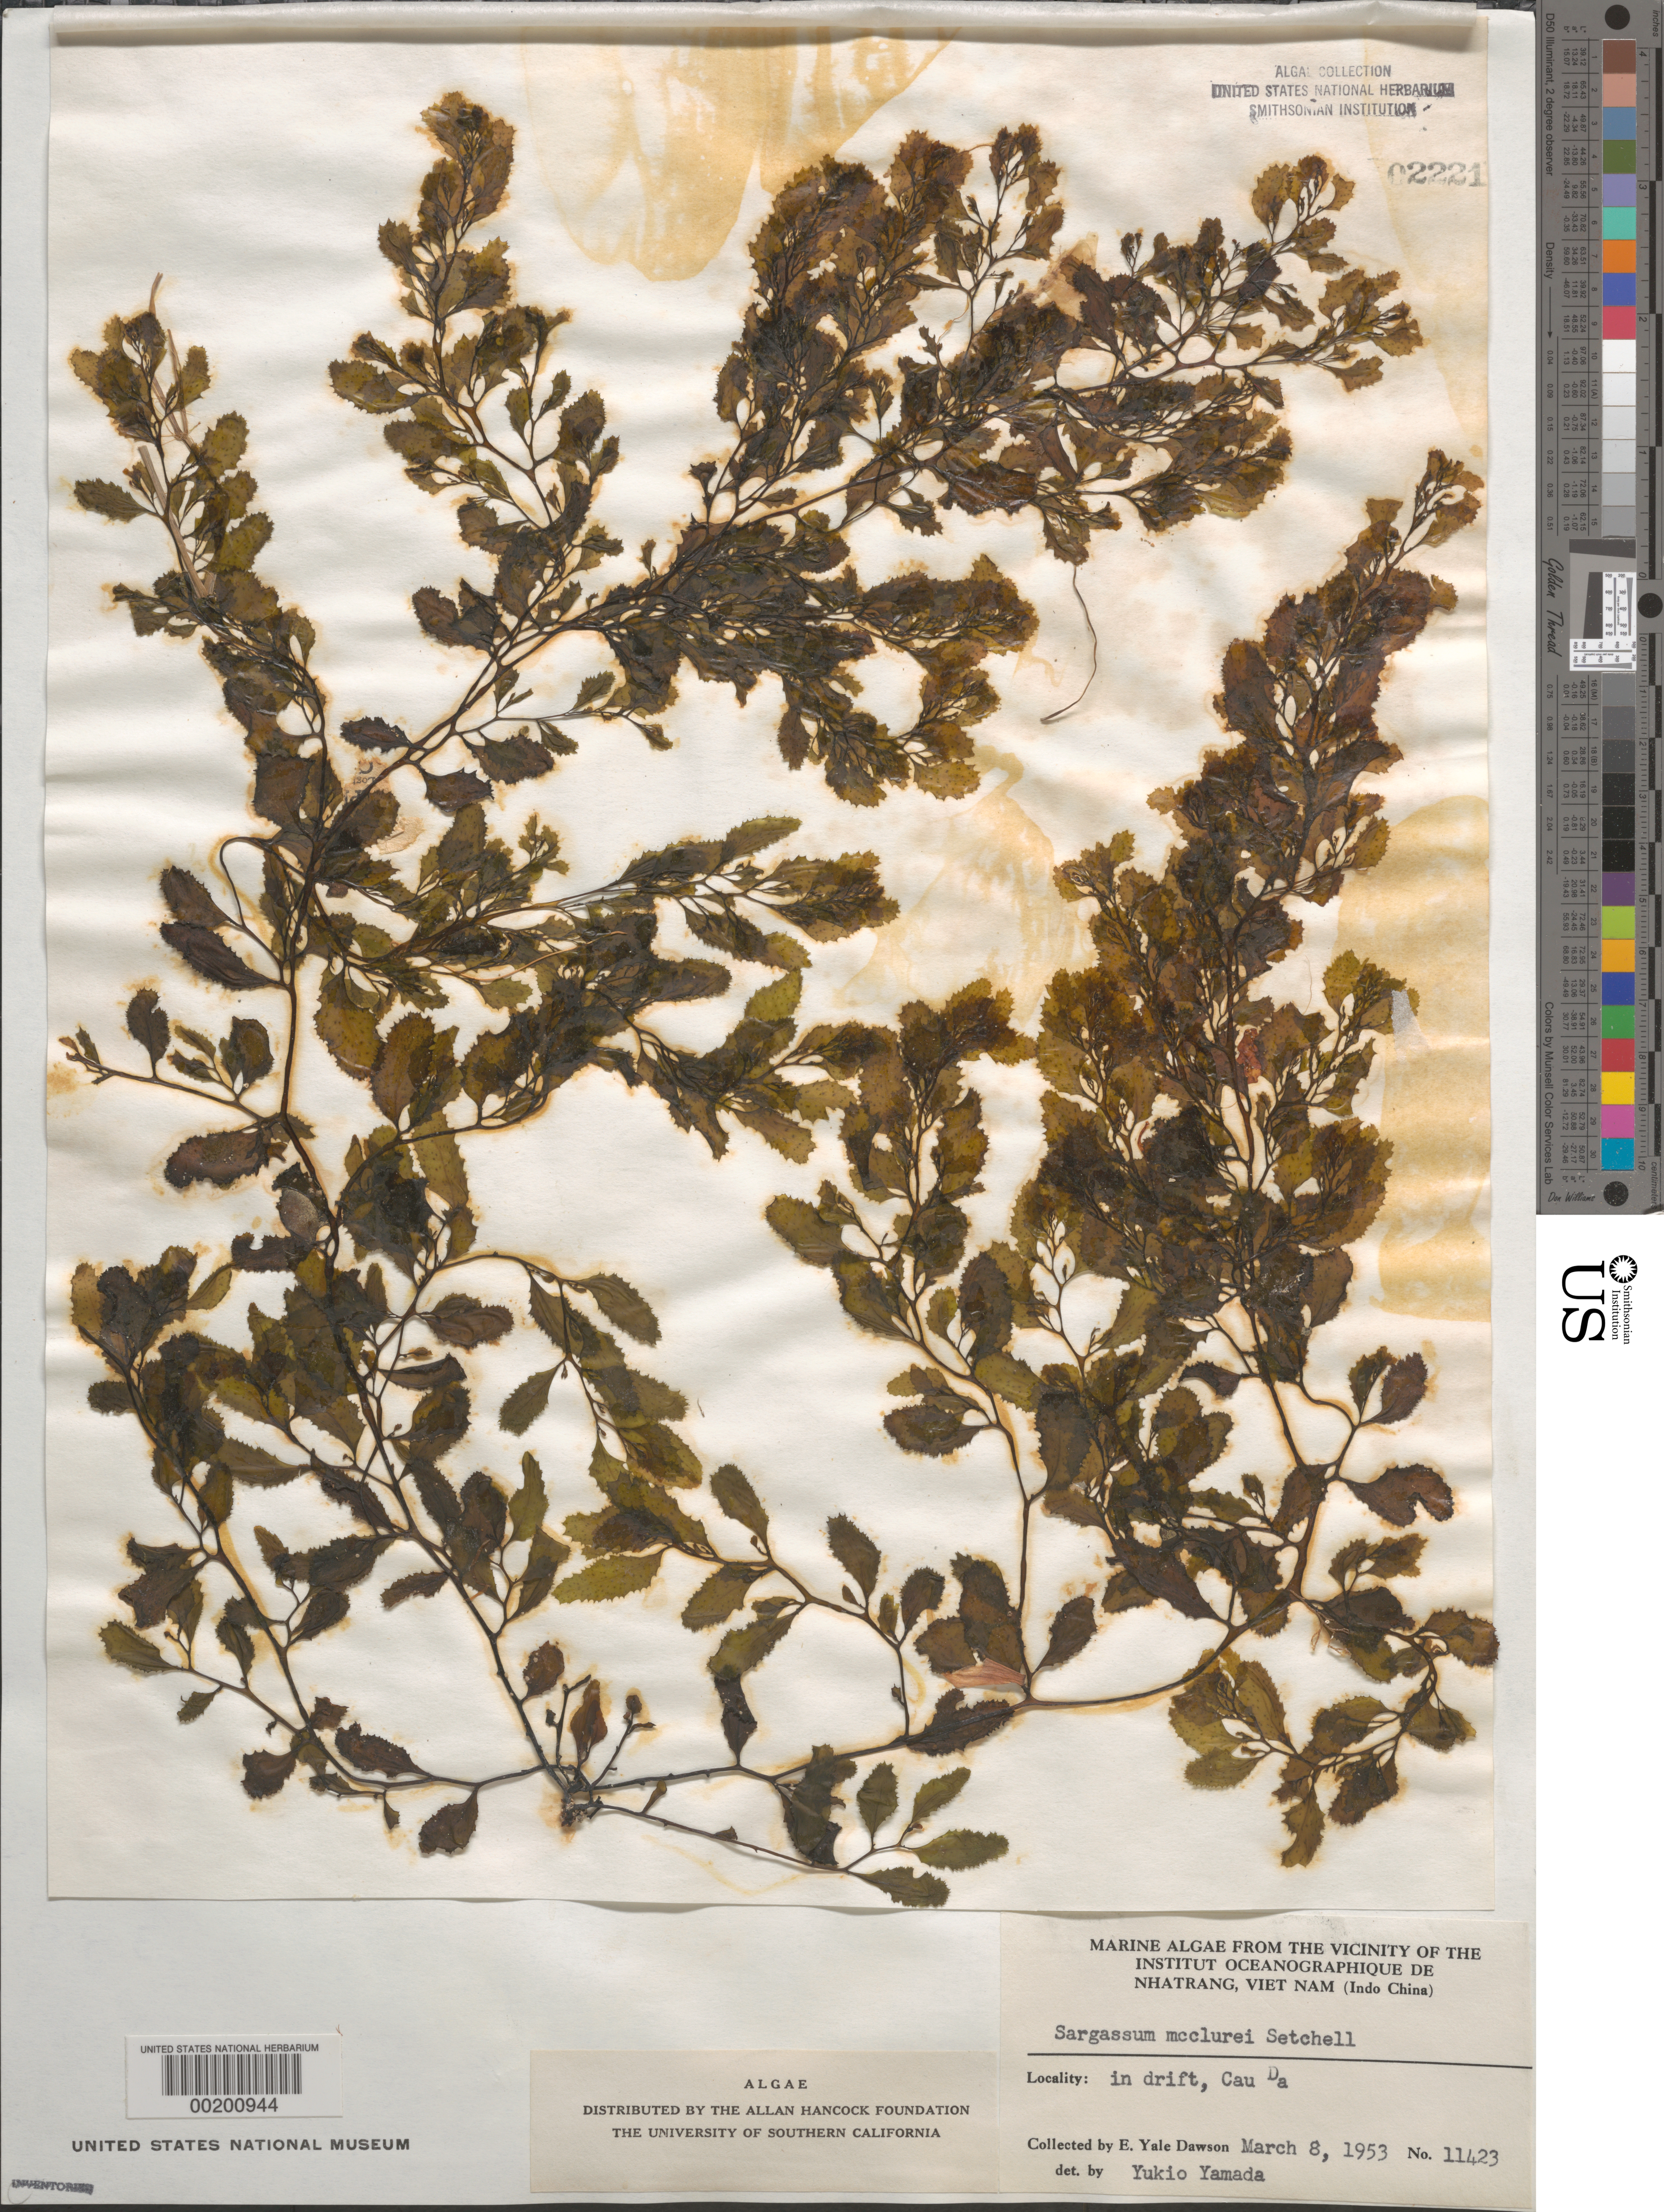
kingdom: Chromista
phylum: Ochrophyta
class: Phaeophyceae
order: Fucales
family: Sargassaceae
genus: Sargassum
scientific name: Sargassum mcclurei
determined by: Yamada, Yukio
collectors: E. Y. Dawson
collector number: EYD 11423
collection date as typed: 08 Mar 1953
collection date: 1953-03-08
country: Vietnam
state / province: Phu Khanh Province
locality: Cau Da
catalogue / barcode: US 2221